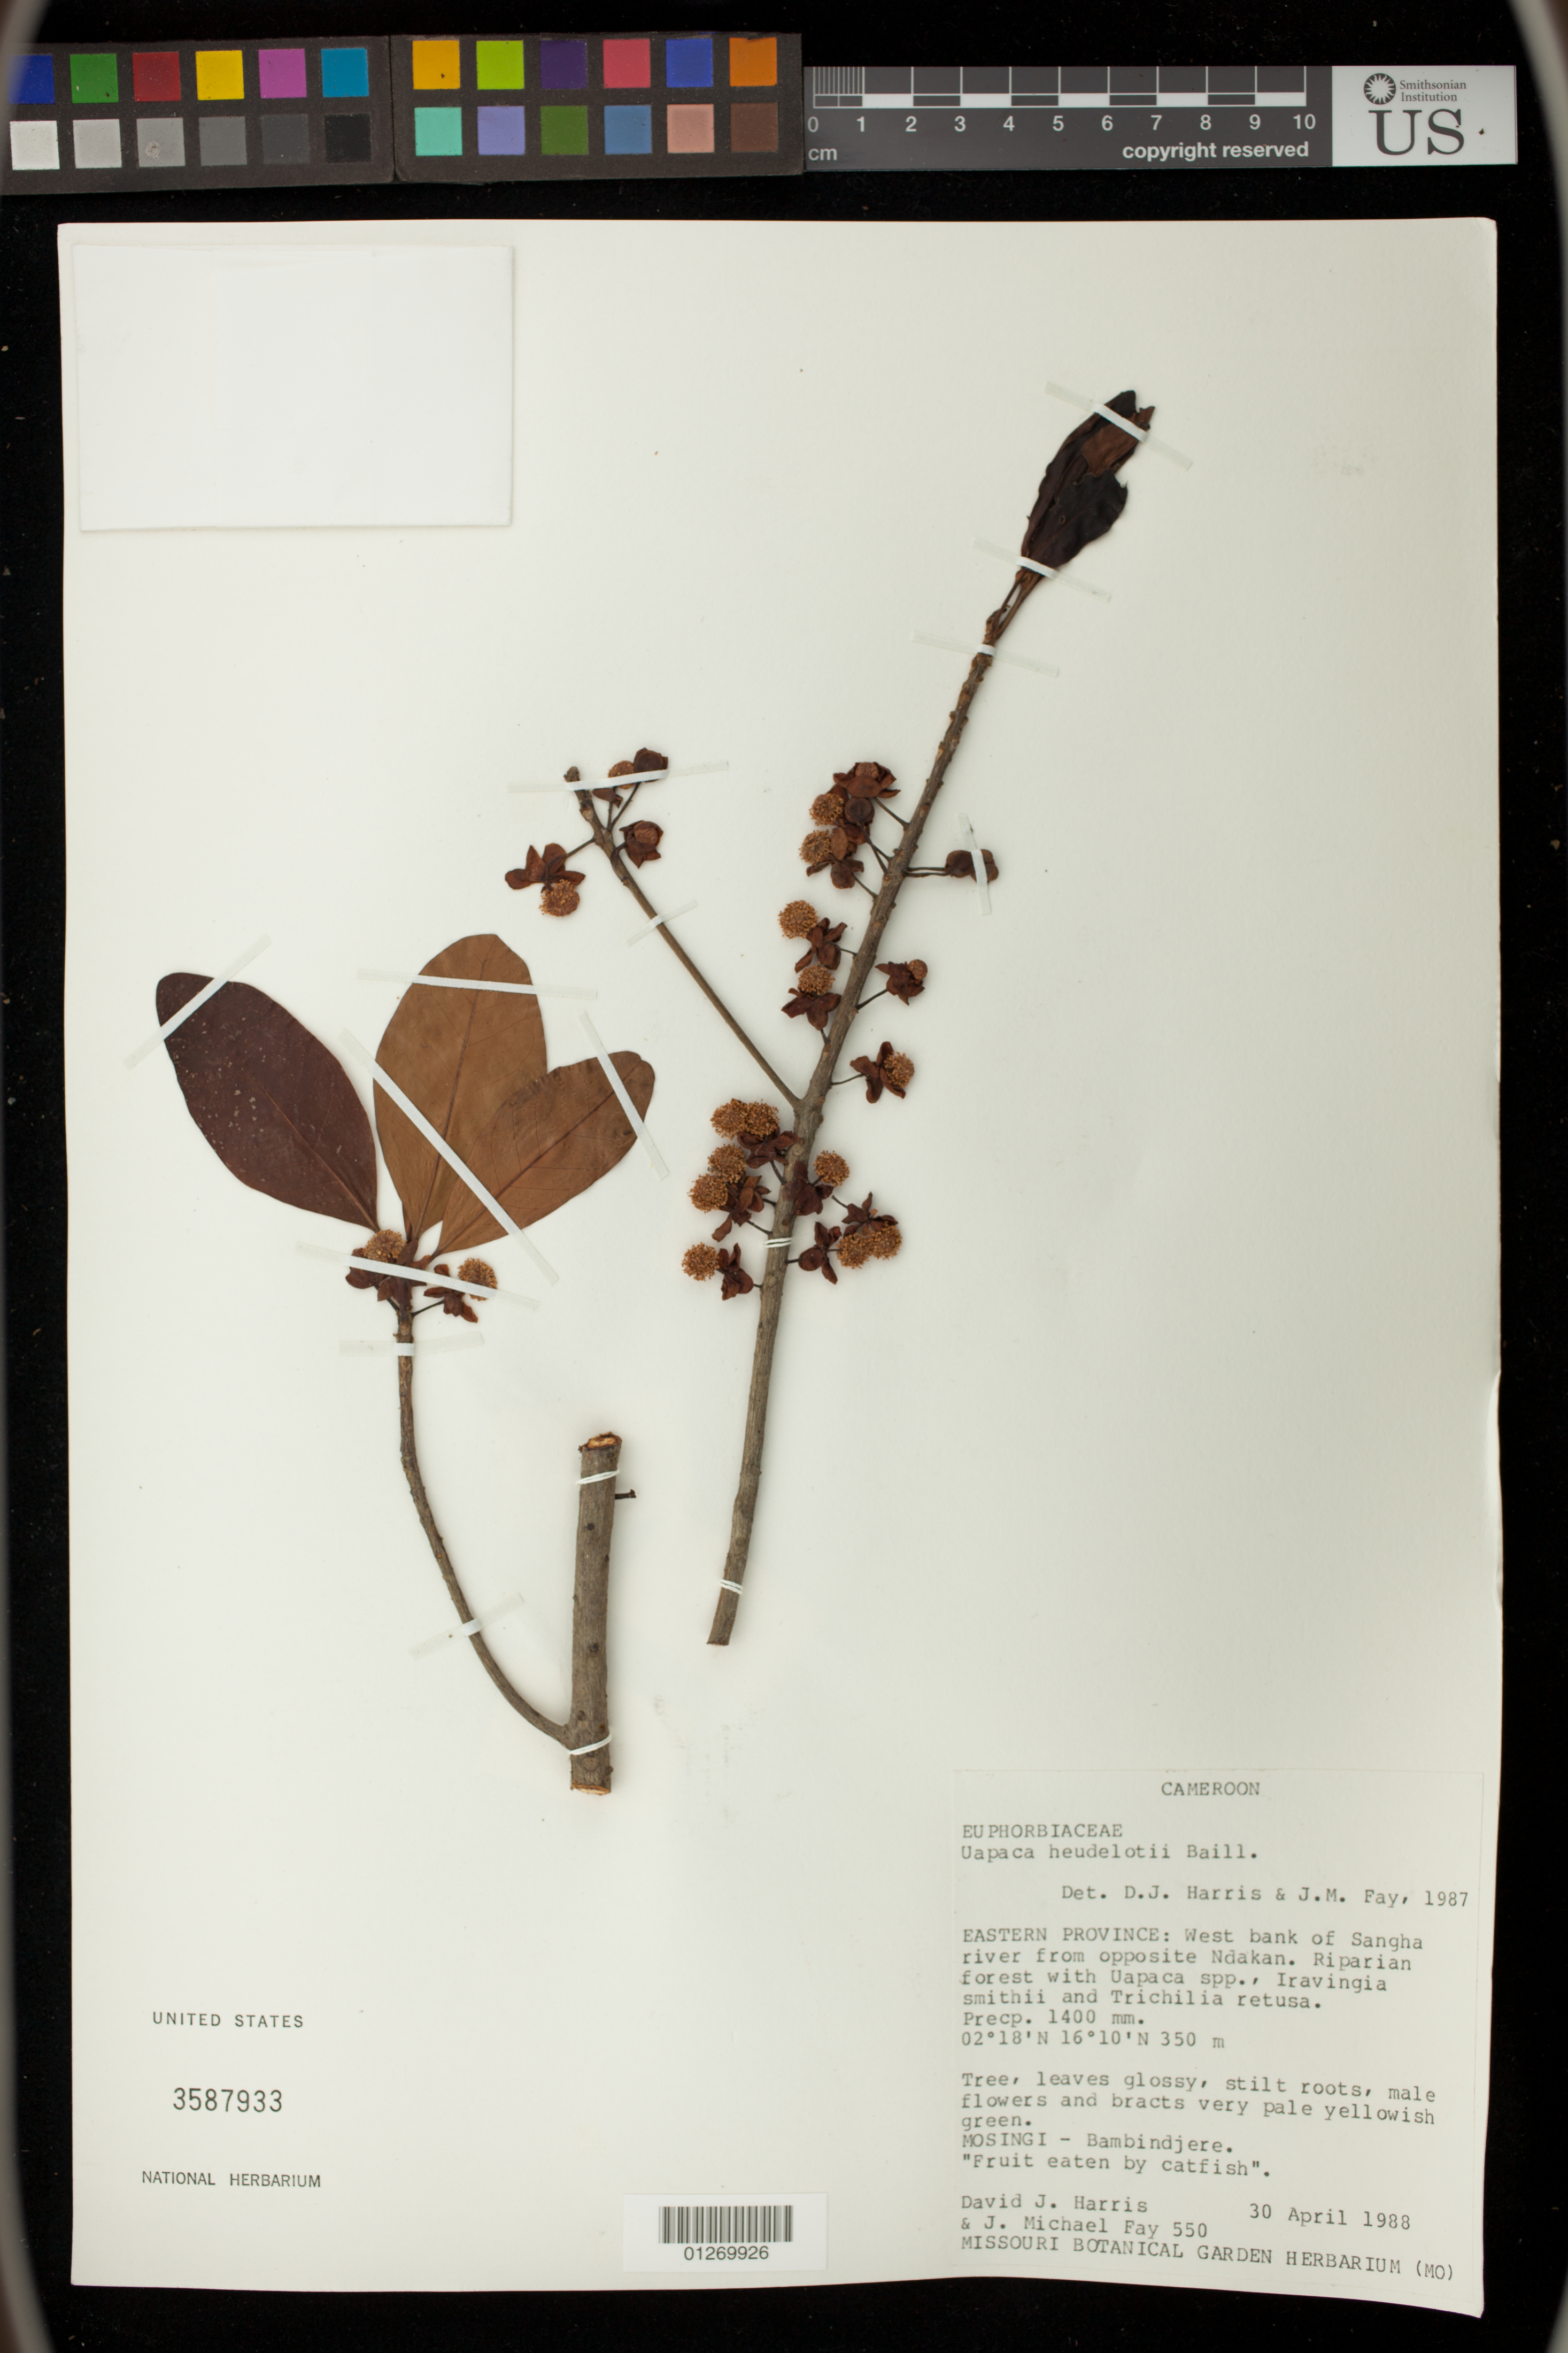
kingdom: Plantae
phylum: Tracheophyta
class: Magnoliopsida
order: Malpighiales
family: Phyllanthaceae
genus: Uapaca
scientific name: Uapaca heudelotii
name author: Baill.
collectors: D. J. Harris & J. M. Fay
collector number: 550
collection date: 1988-04-30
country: Cameroon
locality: East Department,West bank of Sangha river opposite Ndakan.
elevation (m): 350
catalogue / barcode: US 3587933